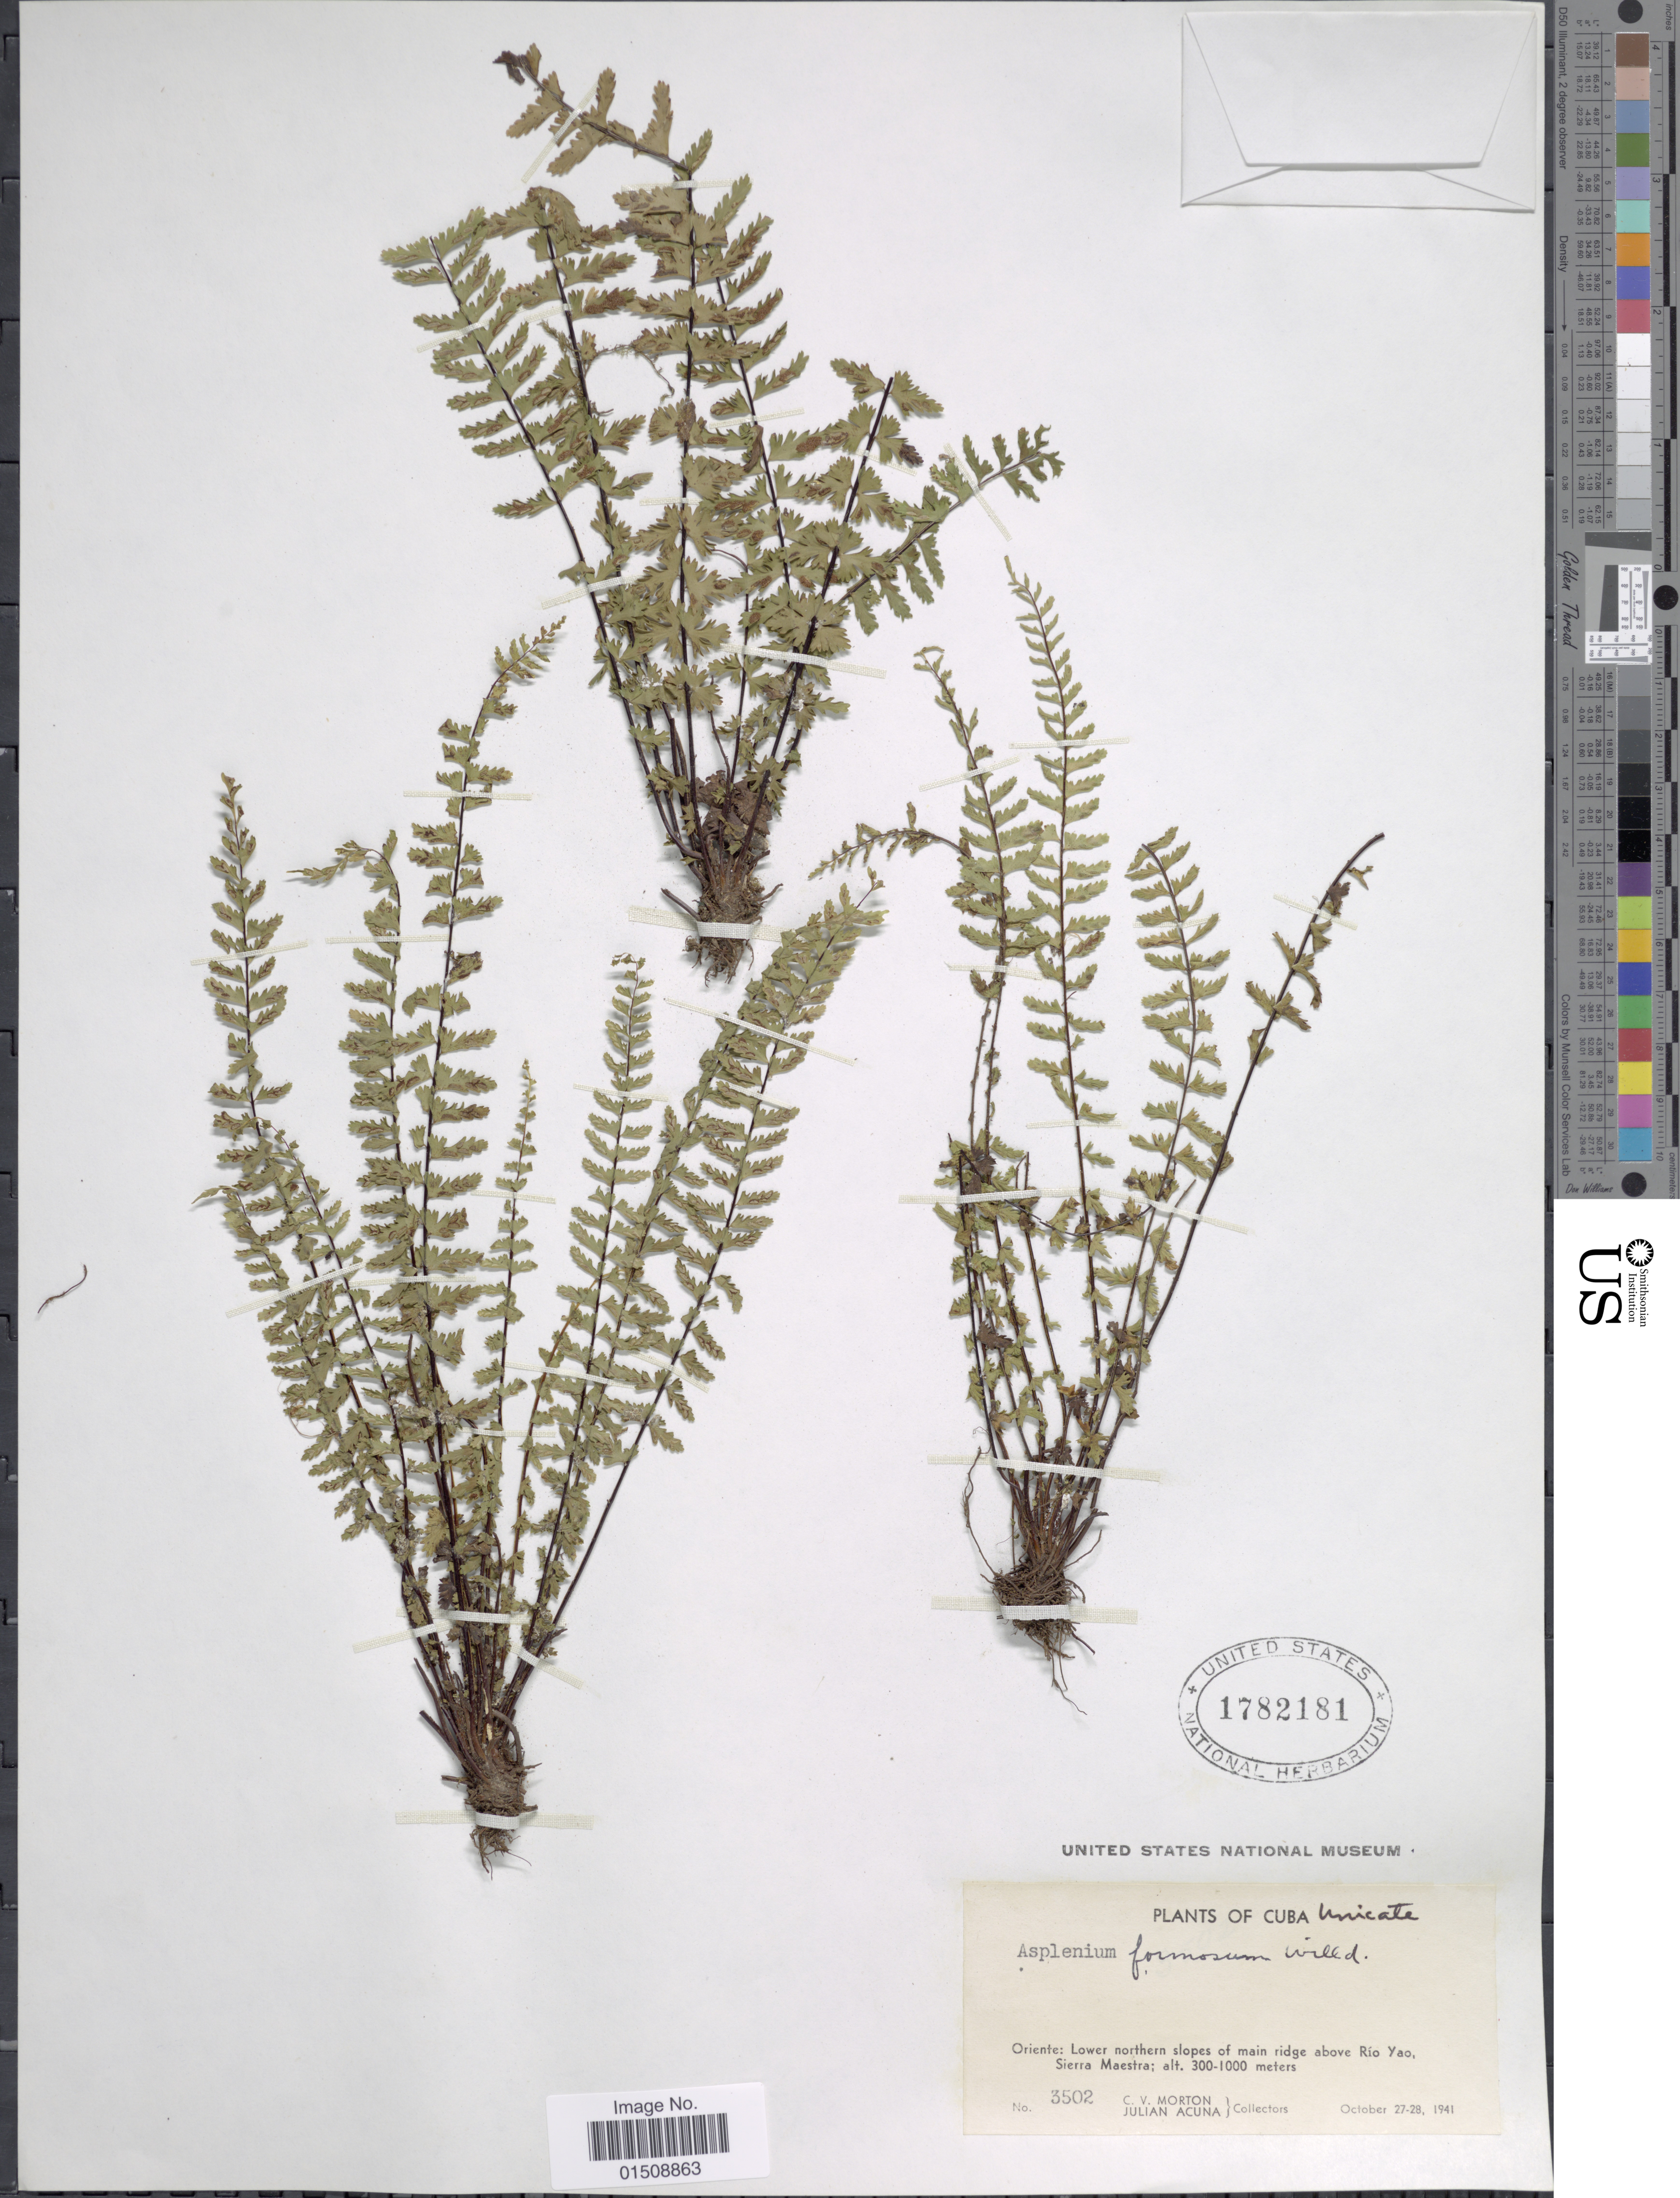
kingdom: Plantae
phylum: Tracheophyta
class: Polypodiopsida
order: Polypodiales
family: Aspleniaceae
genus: Asplenium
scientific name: Asplenium formosum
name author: Willd.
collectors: C. V. Morton & J. B. Acuña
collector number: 3502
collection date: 1941-10-27/1941-10-28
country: Cuba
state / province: Oriente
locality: Cuba Unicate, Oriente: Lower northern slopes of main ridge above Río Yao, Sierra Maestra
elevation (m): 300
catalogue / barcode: US 1782181